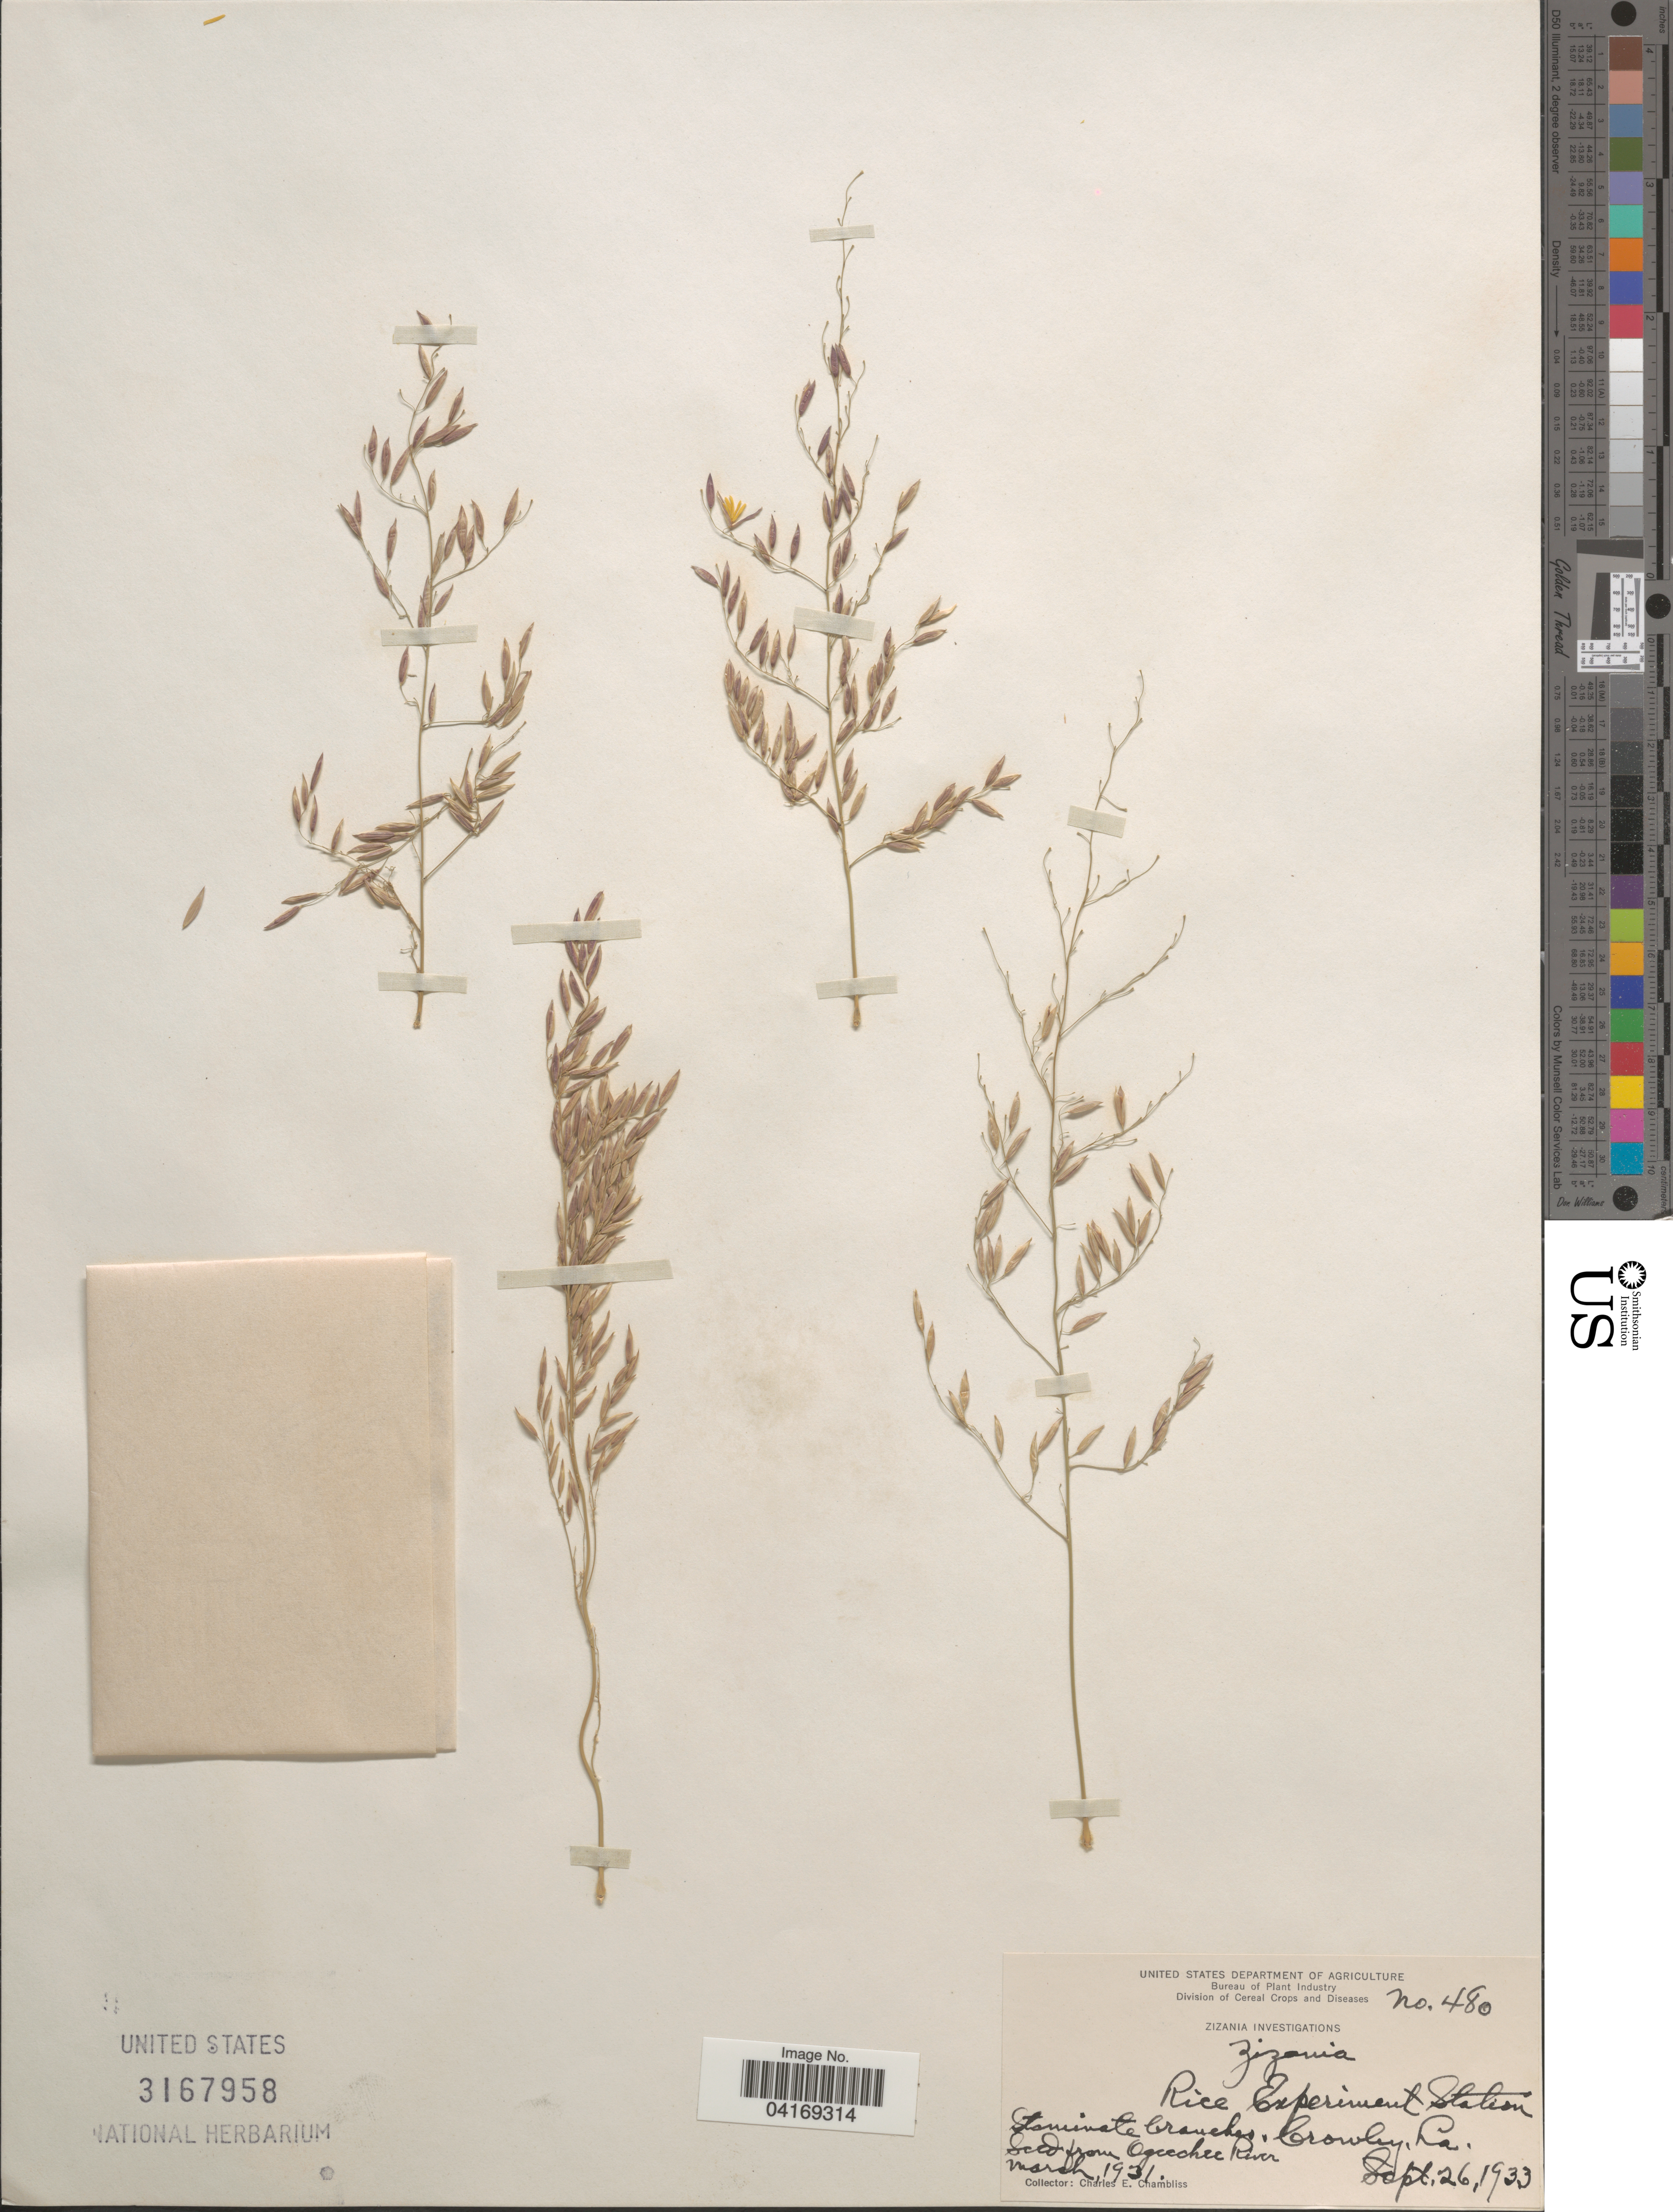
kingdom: Plantae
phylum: Tracheophyta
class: Liliopsida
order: Poales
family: Poaceae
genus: Zizania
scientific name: Zizania sp.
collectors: C. Chambliss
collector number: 480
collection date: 1933-09-26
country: United States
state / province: Louisiana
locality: Rice Experiment Station Crowley.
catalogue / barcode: US 3167958